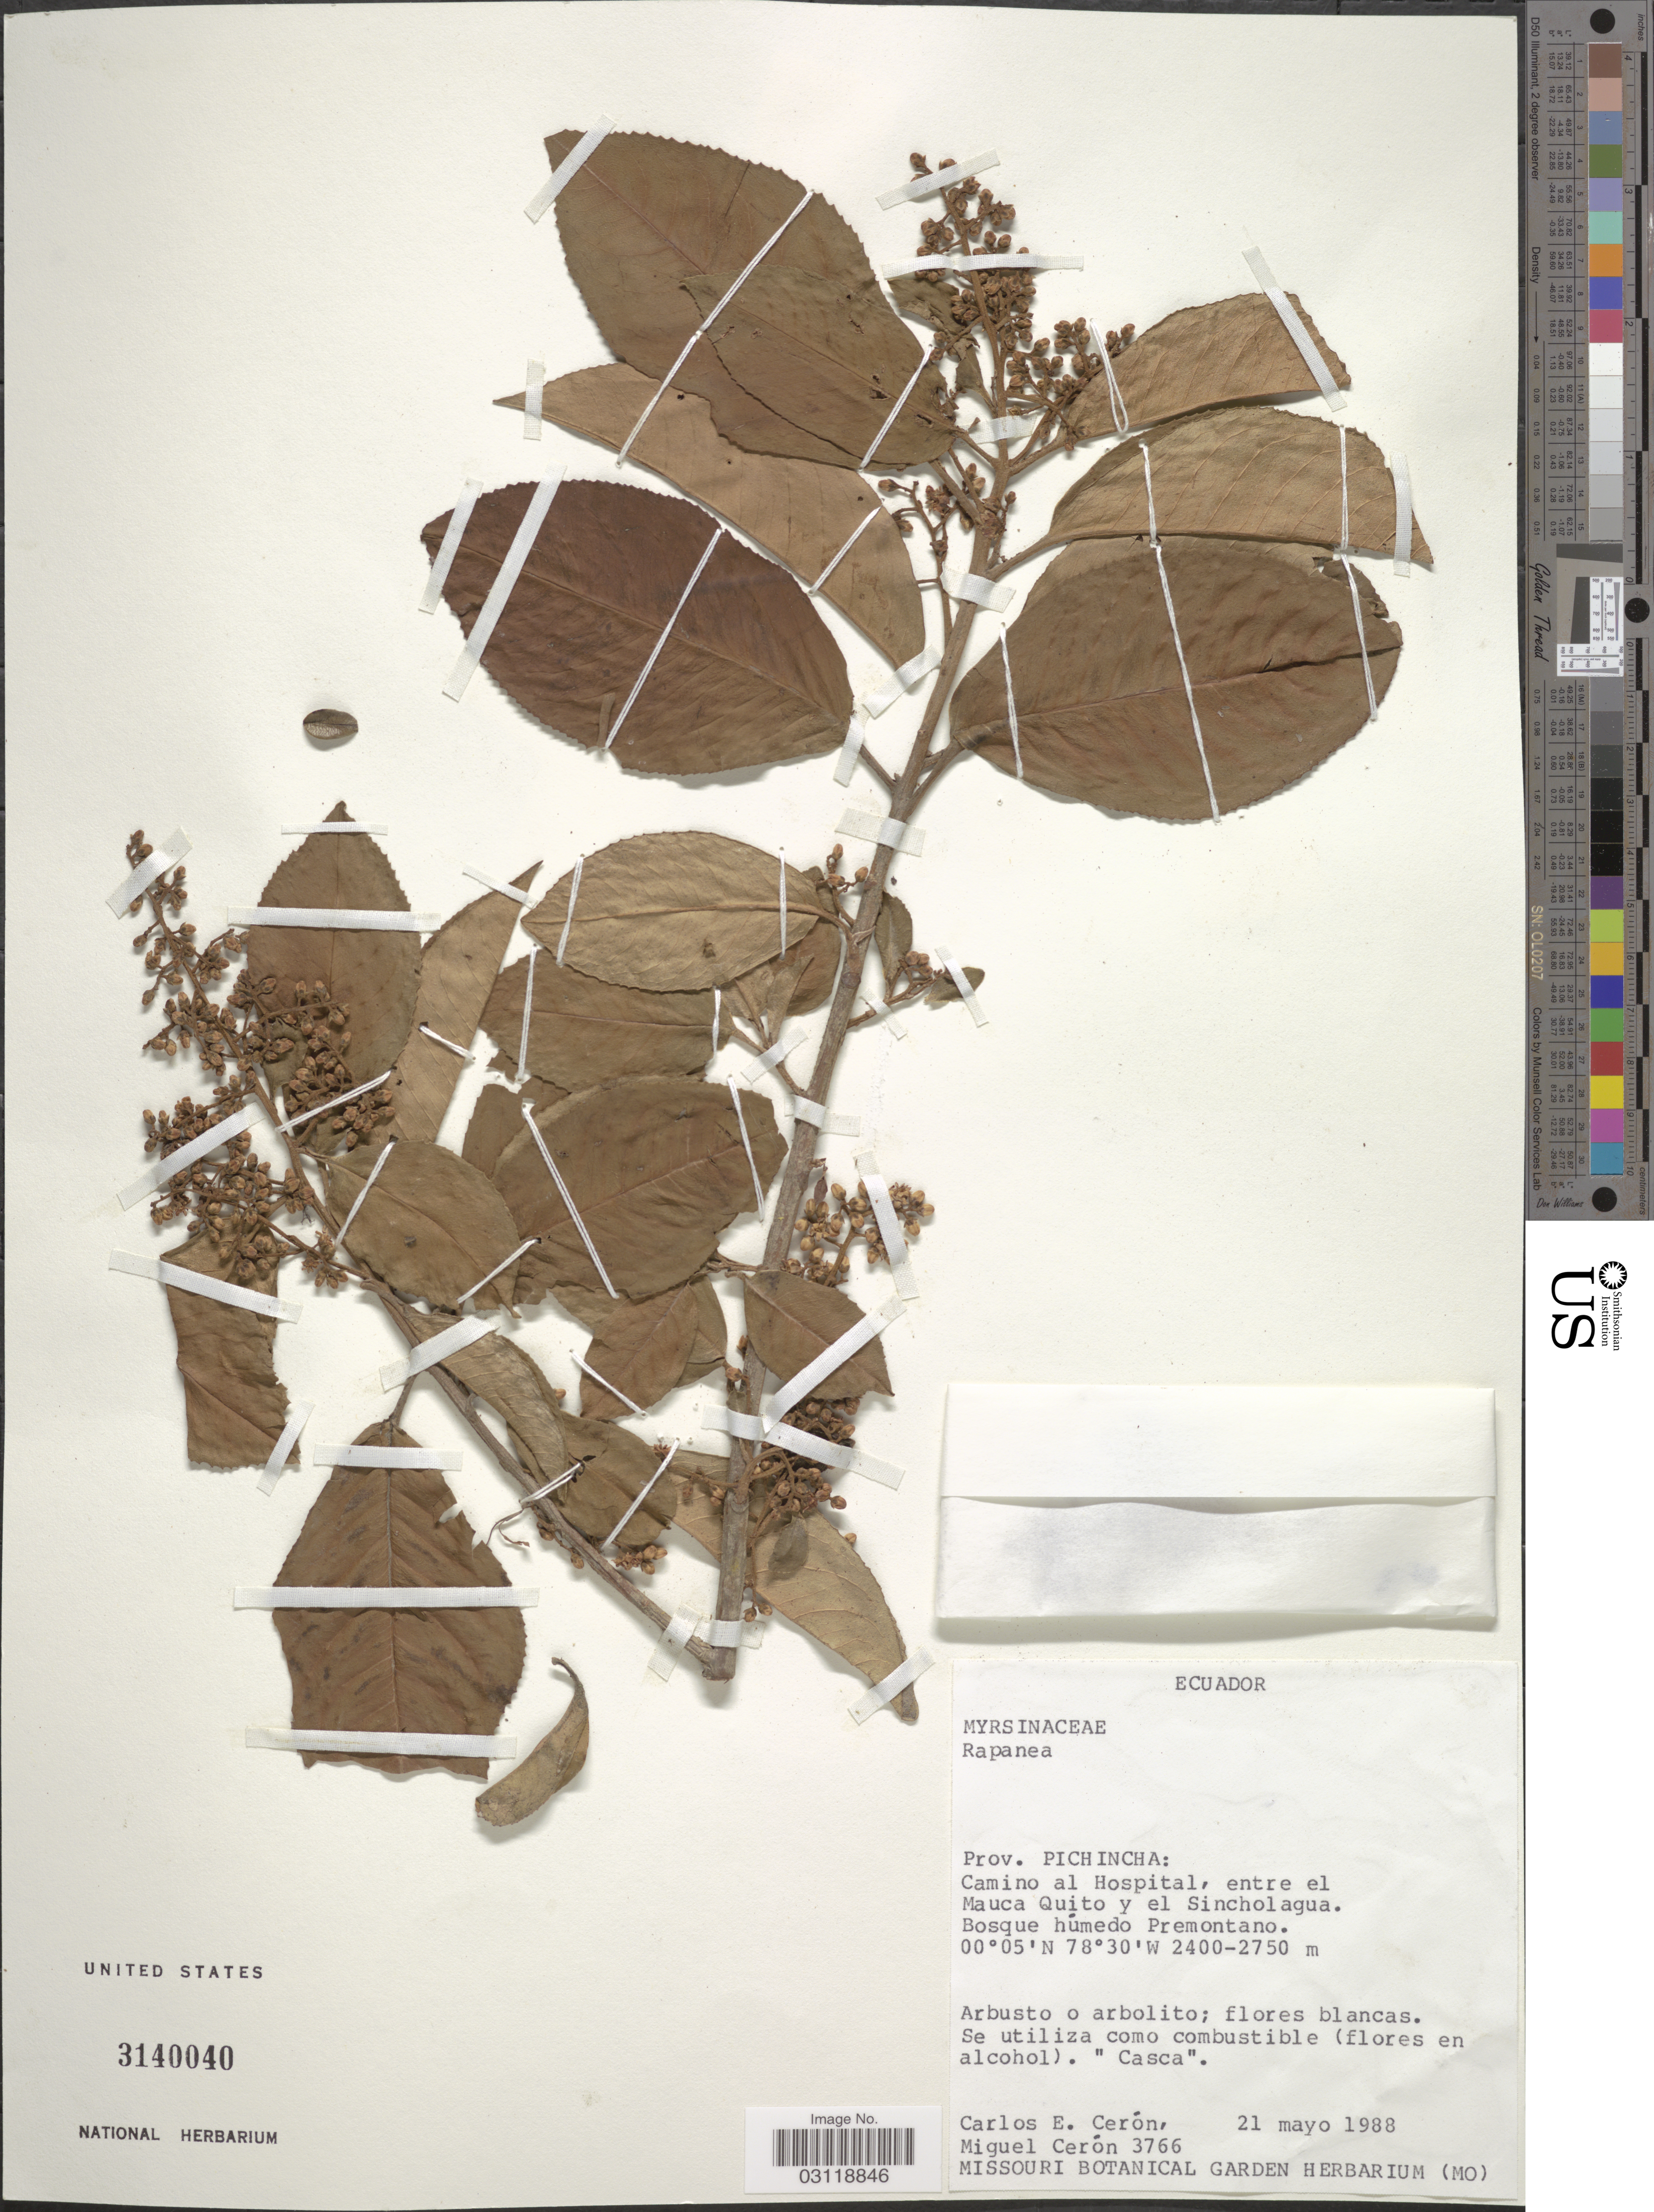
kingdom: Plantae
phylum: Tracheophyta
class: Magnoliopsida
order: Ericales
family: Primulaceae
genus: Rapanea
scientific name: Rapanea sp.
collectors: C. E. Cerón M. & M. Ceron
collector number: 3766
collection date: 1988-05-21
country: Ecuador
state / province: Pichincha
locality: Camino al Hospital, entre el Mauca Quito y el Sincholagua.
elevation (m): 2400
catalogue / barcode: US 3140040